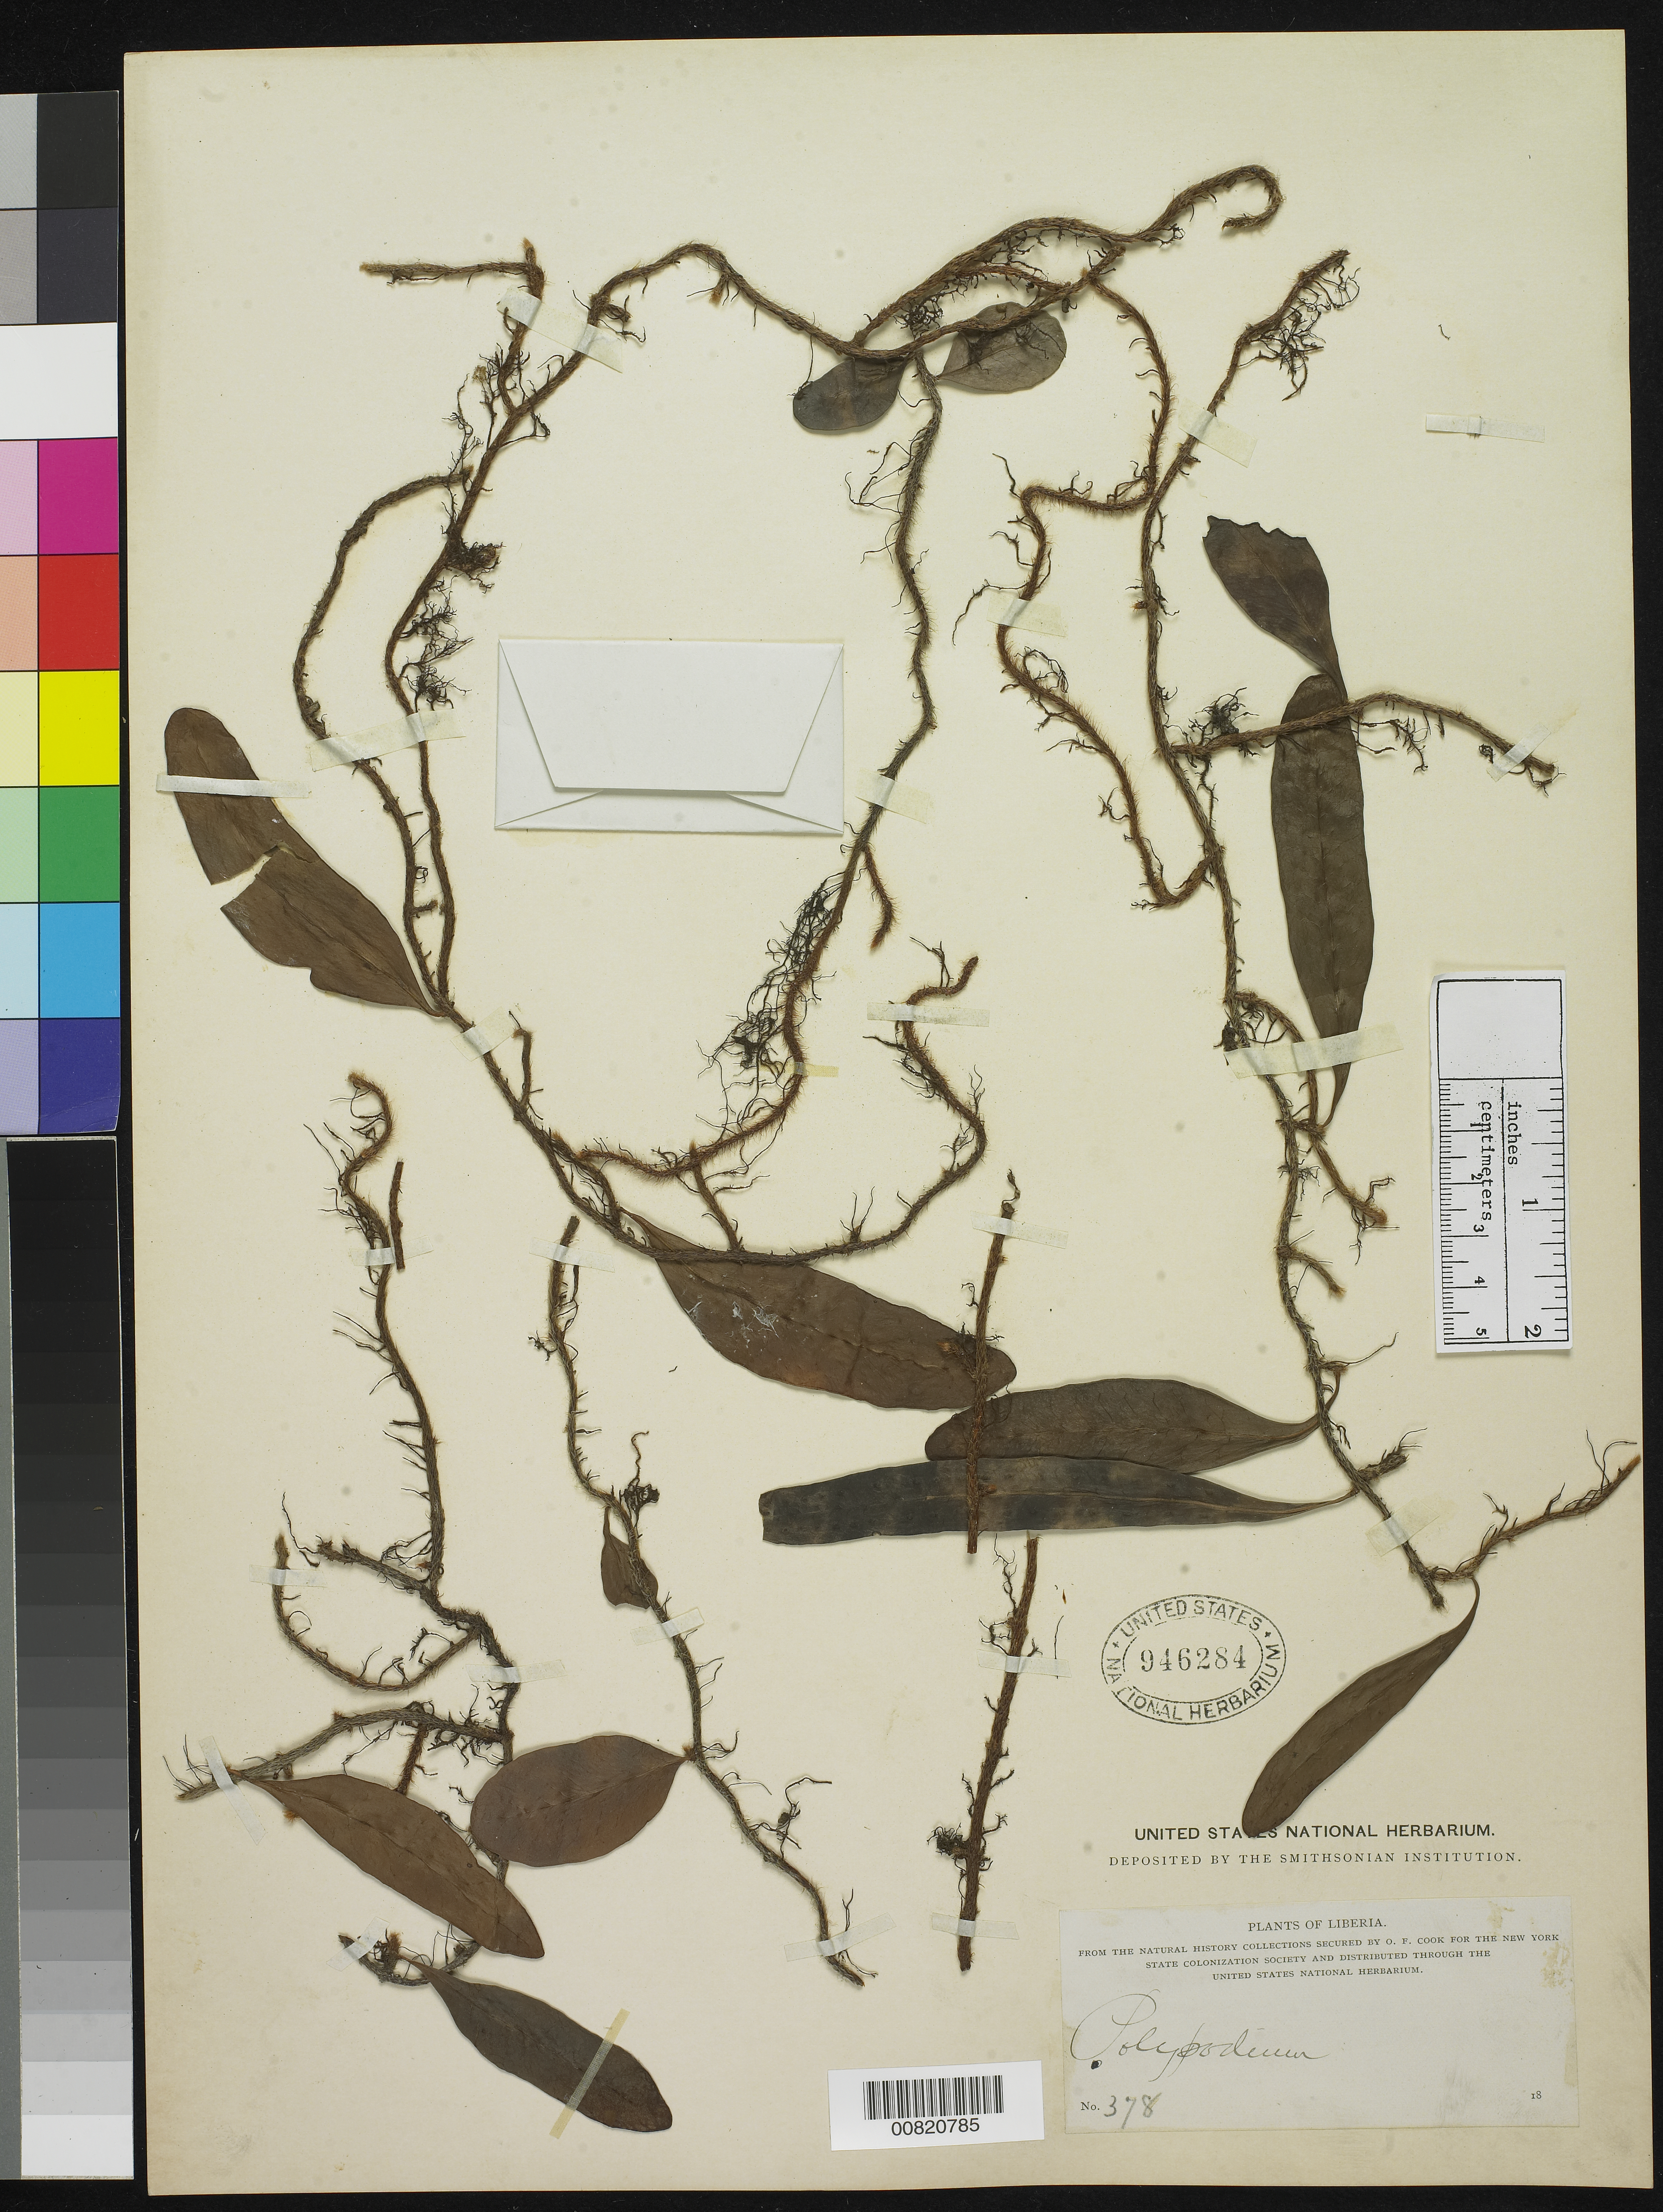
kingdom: Plantae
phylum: Tracheophyta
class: Polypodiopsida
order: Polypodiales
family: Polypodiaceae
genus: Polypodium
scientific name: Polypodium lycopodioides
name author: L.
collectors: O. F. Cook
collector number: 378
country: Liberia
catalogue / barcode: US 946284